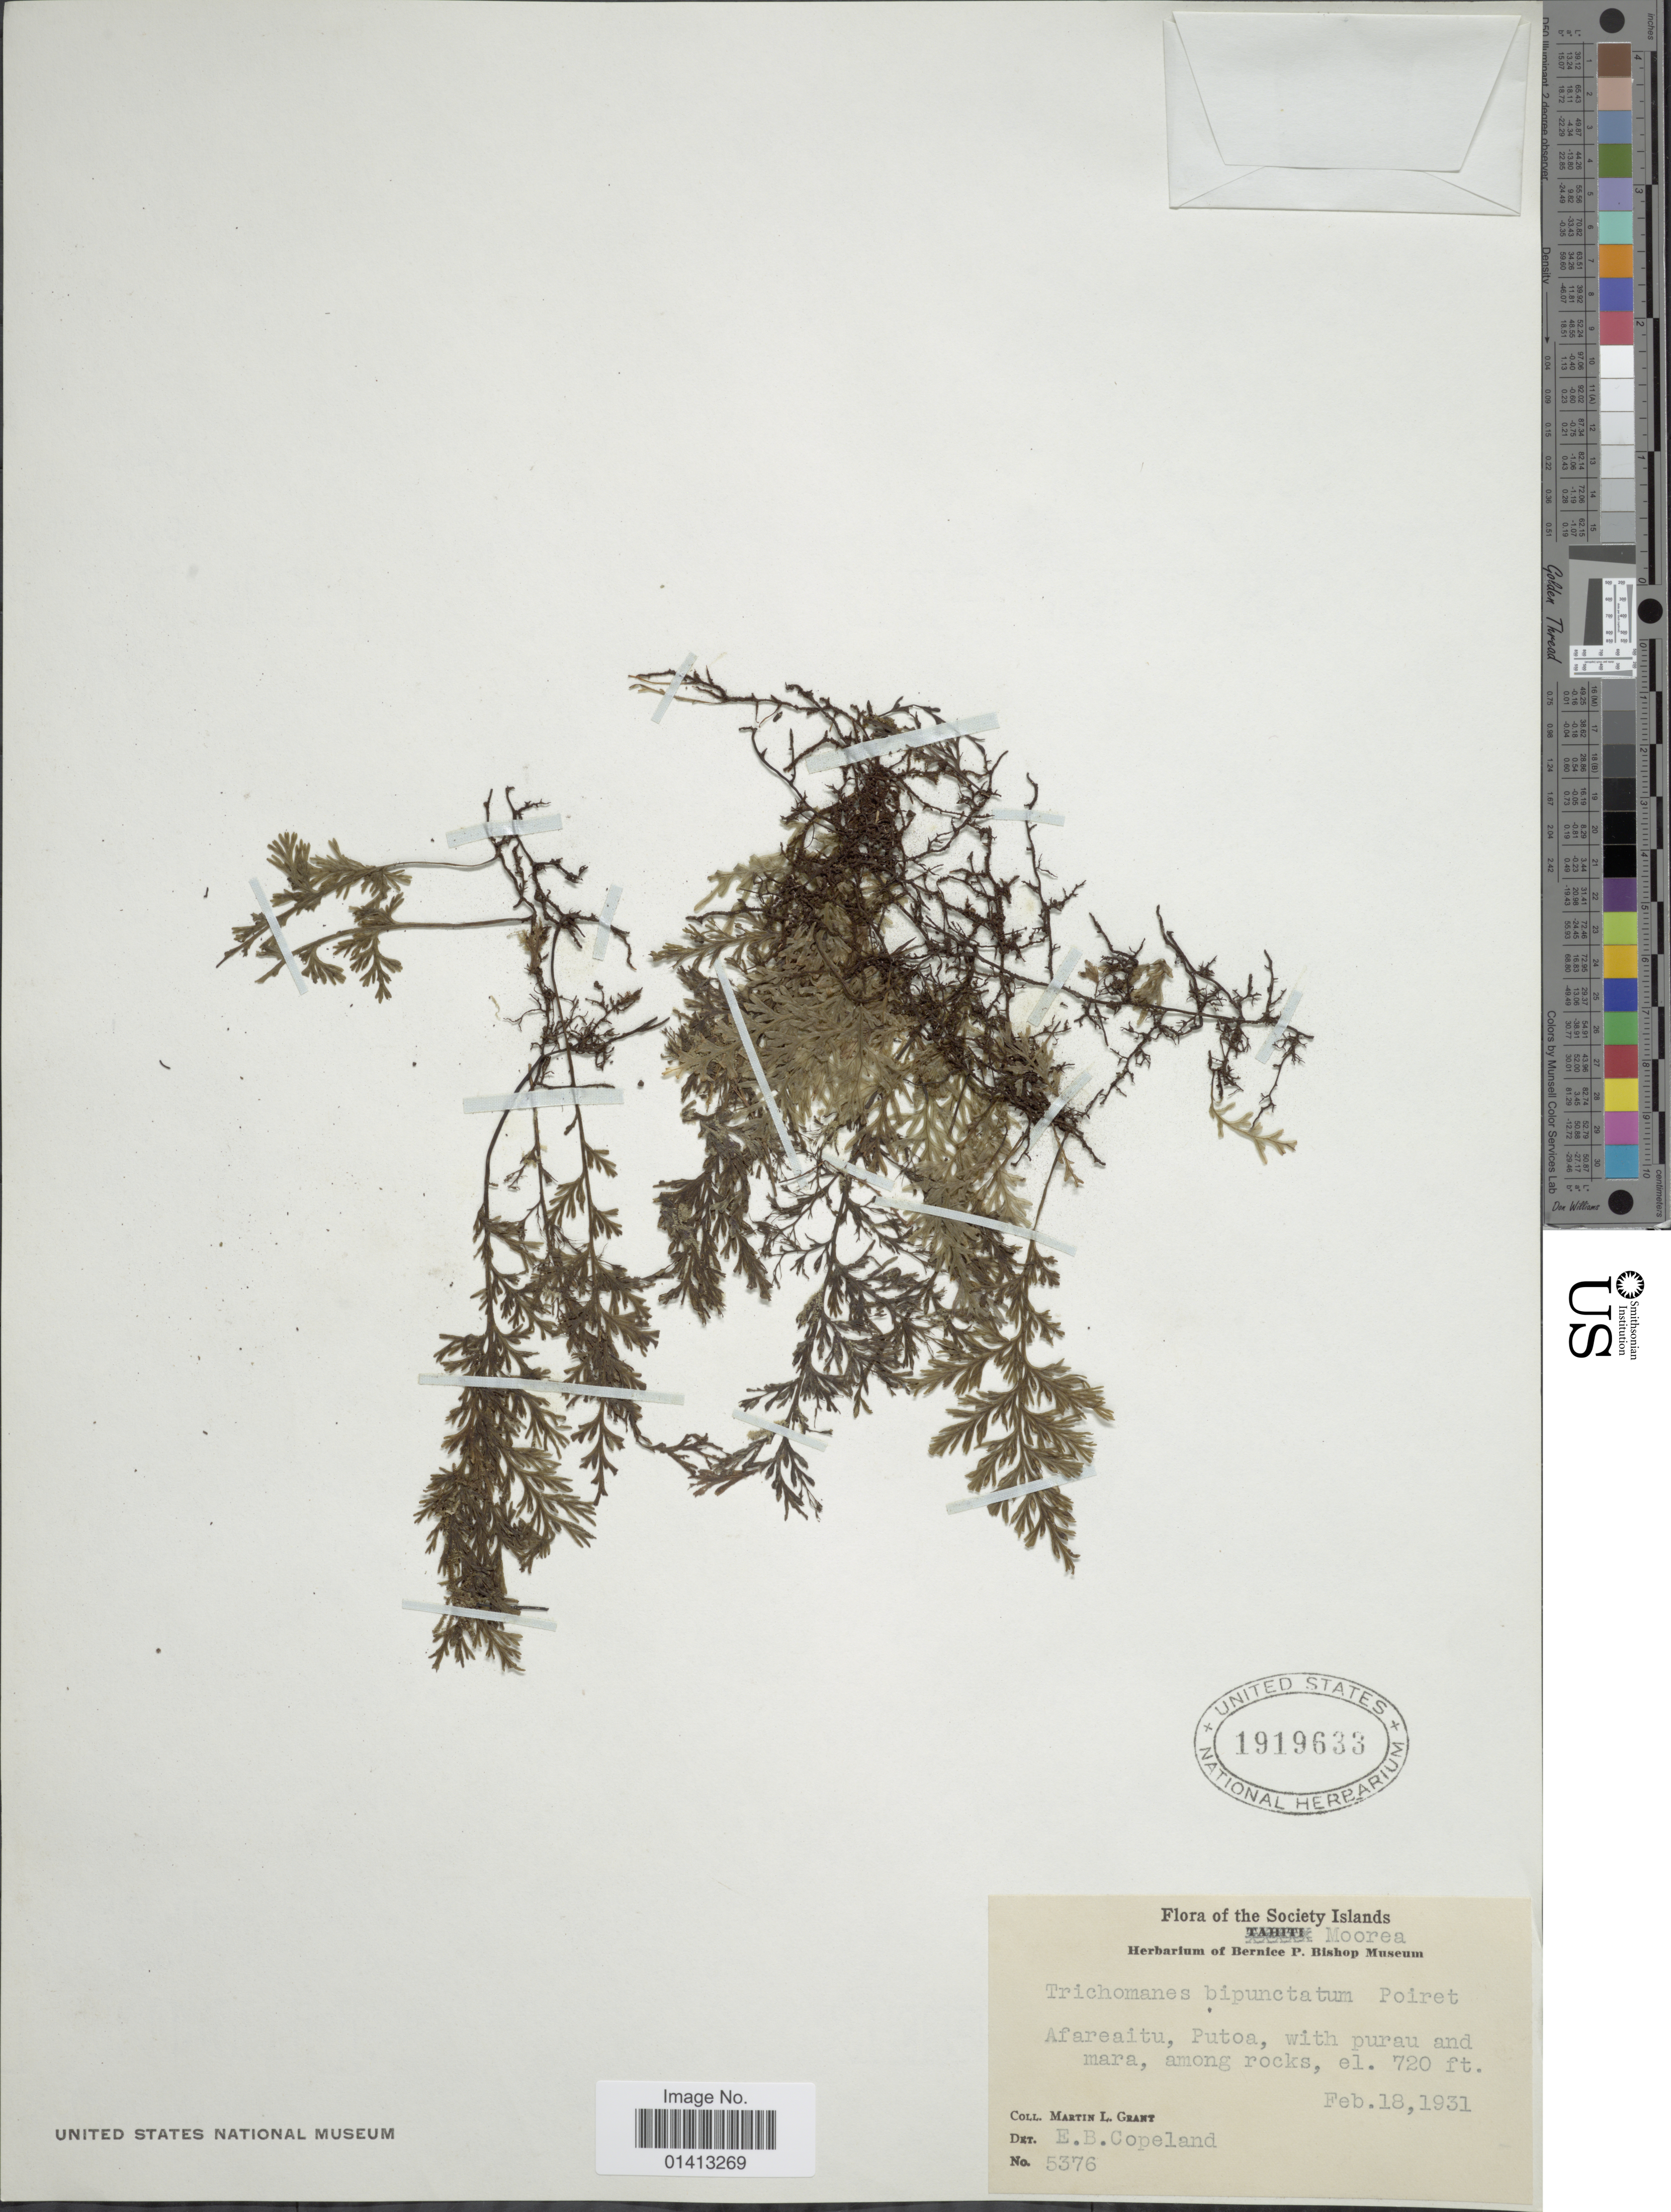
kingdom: Plantae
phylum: Tracheophyta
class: Polypodiopsida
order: Hymenophyllales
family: Hymenophyllaceae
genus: Crepidomanes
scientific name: Crepidomanes bipunctatum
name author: (Poir.) Copel.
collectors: M. L. Grant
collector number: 5376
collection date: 1931-02-18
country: French Polynesia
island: Moorea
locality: The Society Islands, Moorea, Afareaitu, Putoa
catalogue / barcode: US 1919633